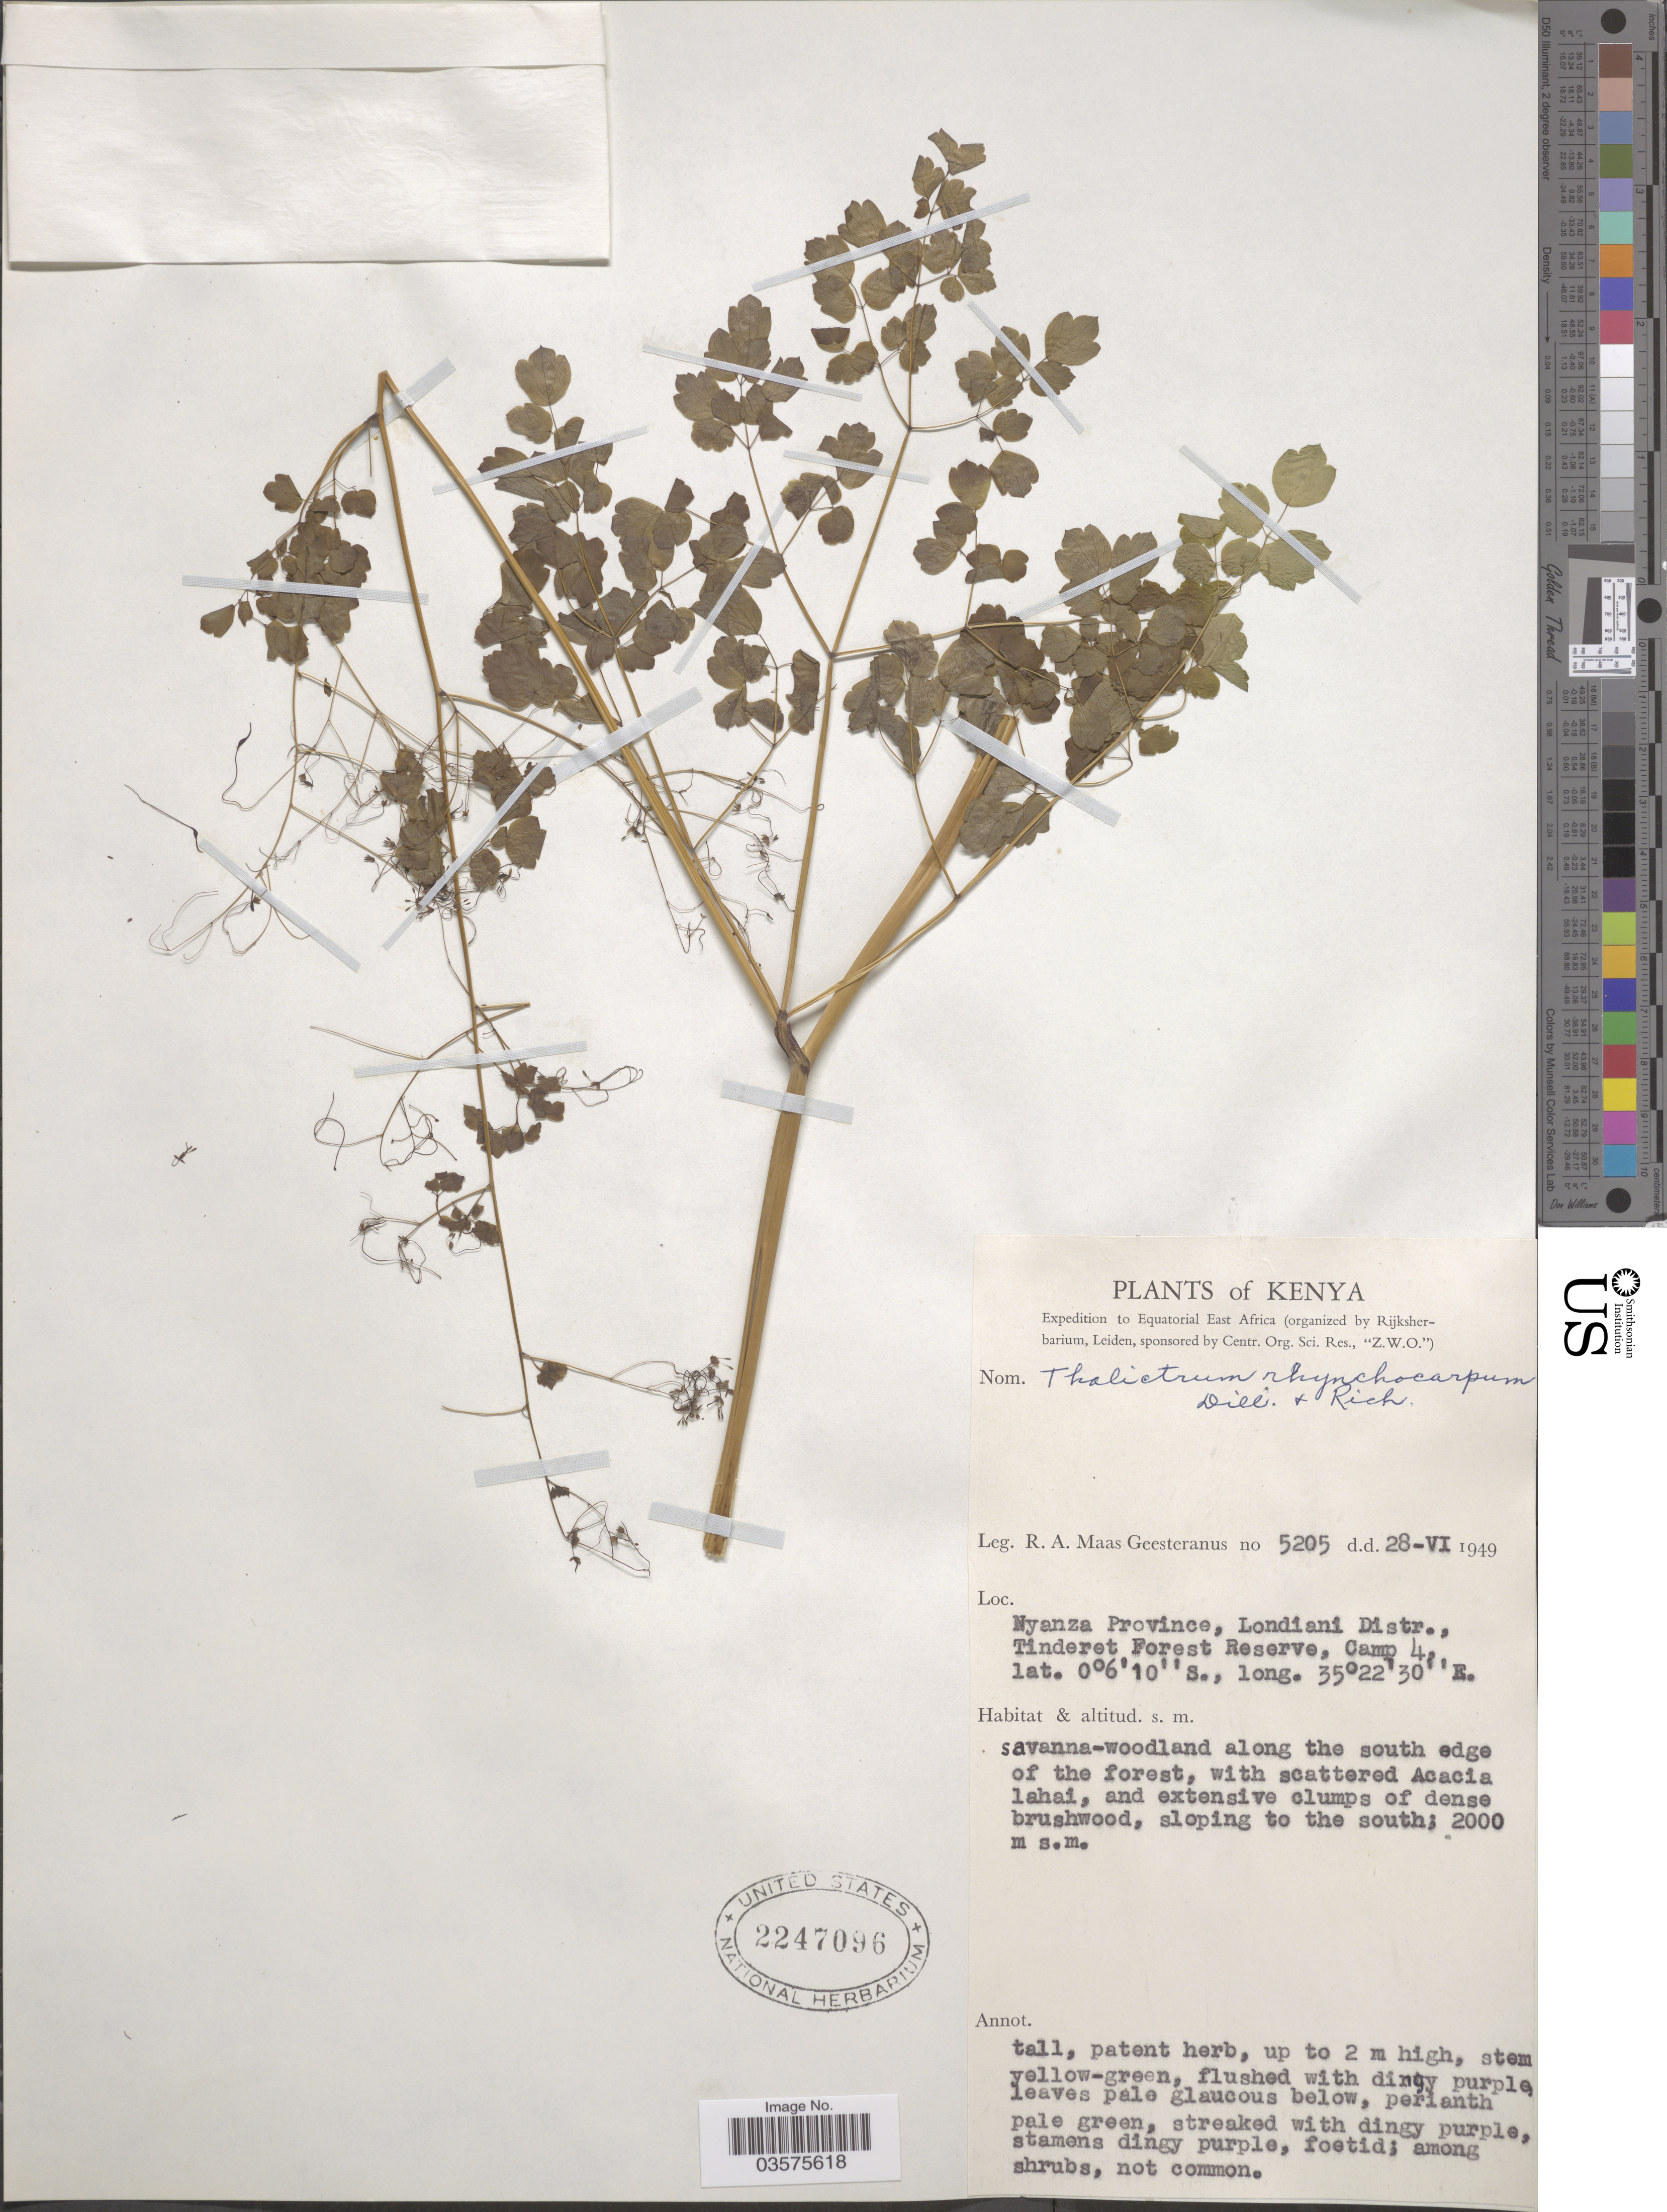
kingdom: Plantae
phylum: Tracheophyta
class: Magnoliopsida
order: Ranunculales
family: Ranunculaceae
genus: Thalictrum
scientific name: Thalictrum rhynchocarpum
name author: Quart.-Dill. & A. Rich.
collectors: R. A. Maas Geesteranus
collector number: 5205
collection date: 1949-06-28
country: Kenya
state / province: Nandi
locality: Londiani Distr., Tinderet Forest Reserve, Camp 4. Nyanza .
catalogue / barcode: US 2247096